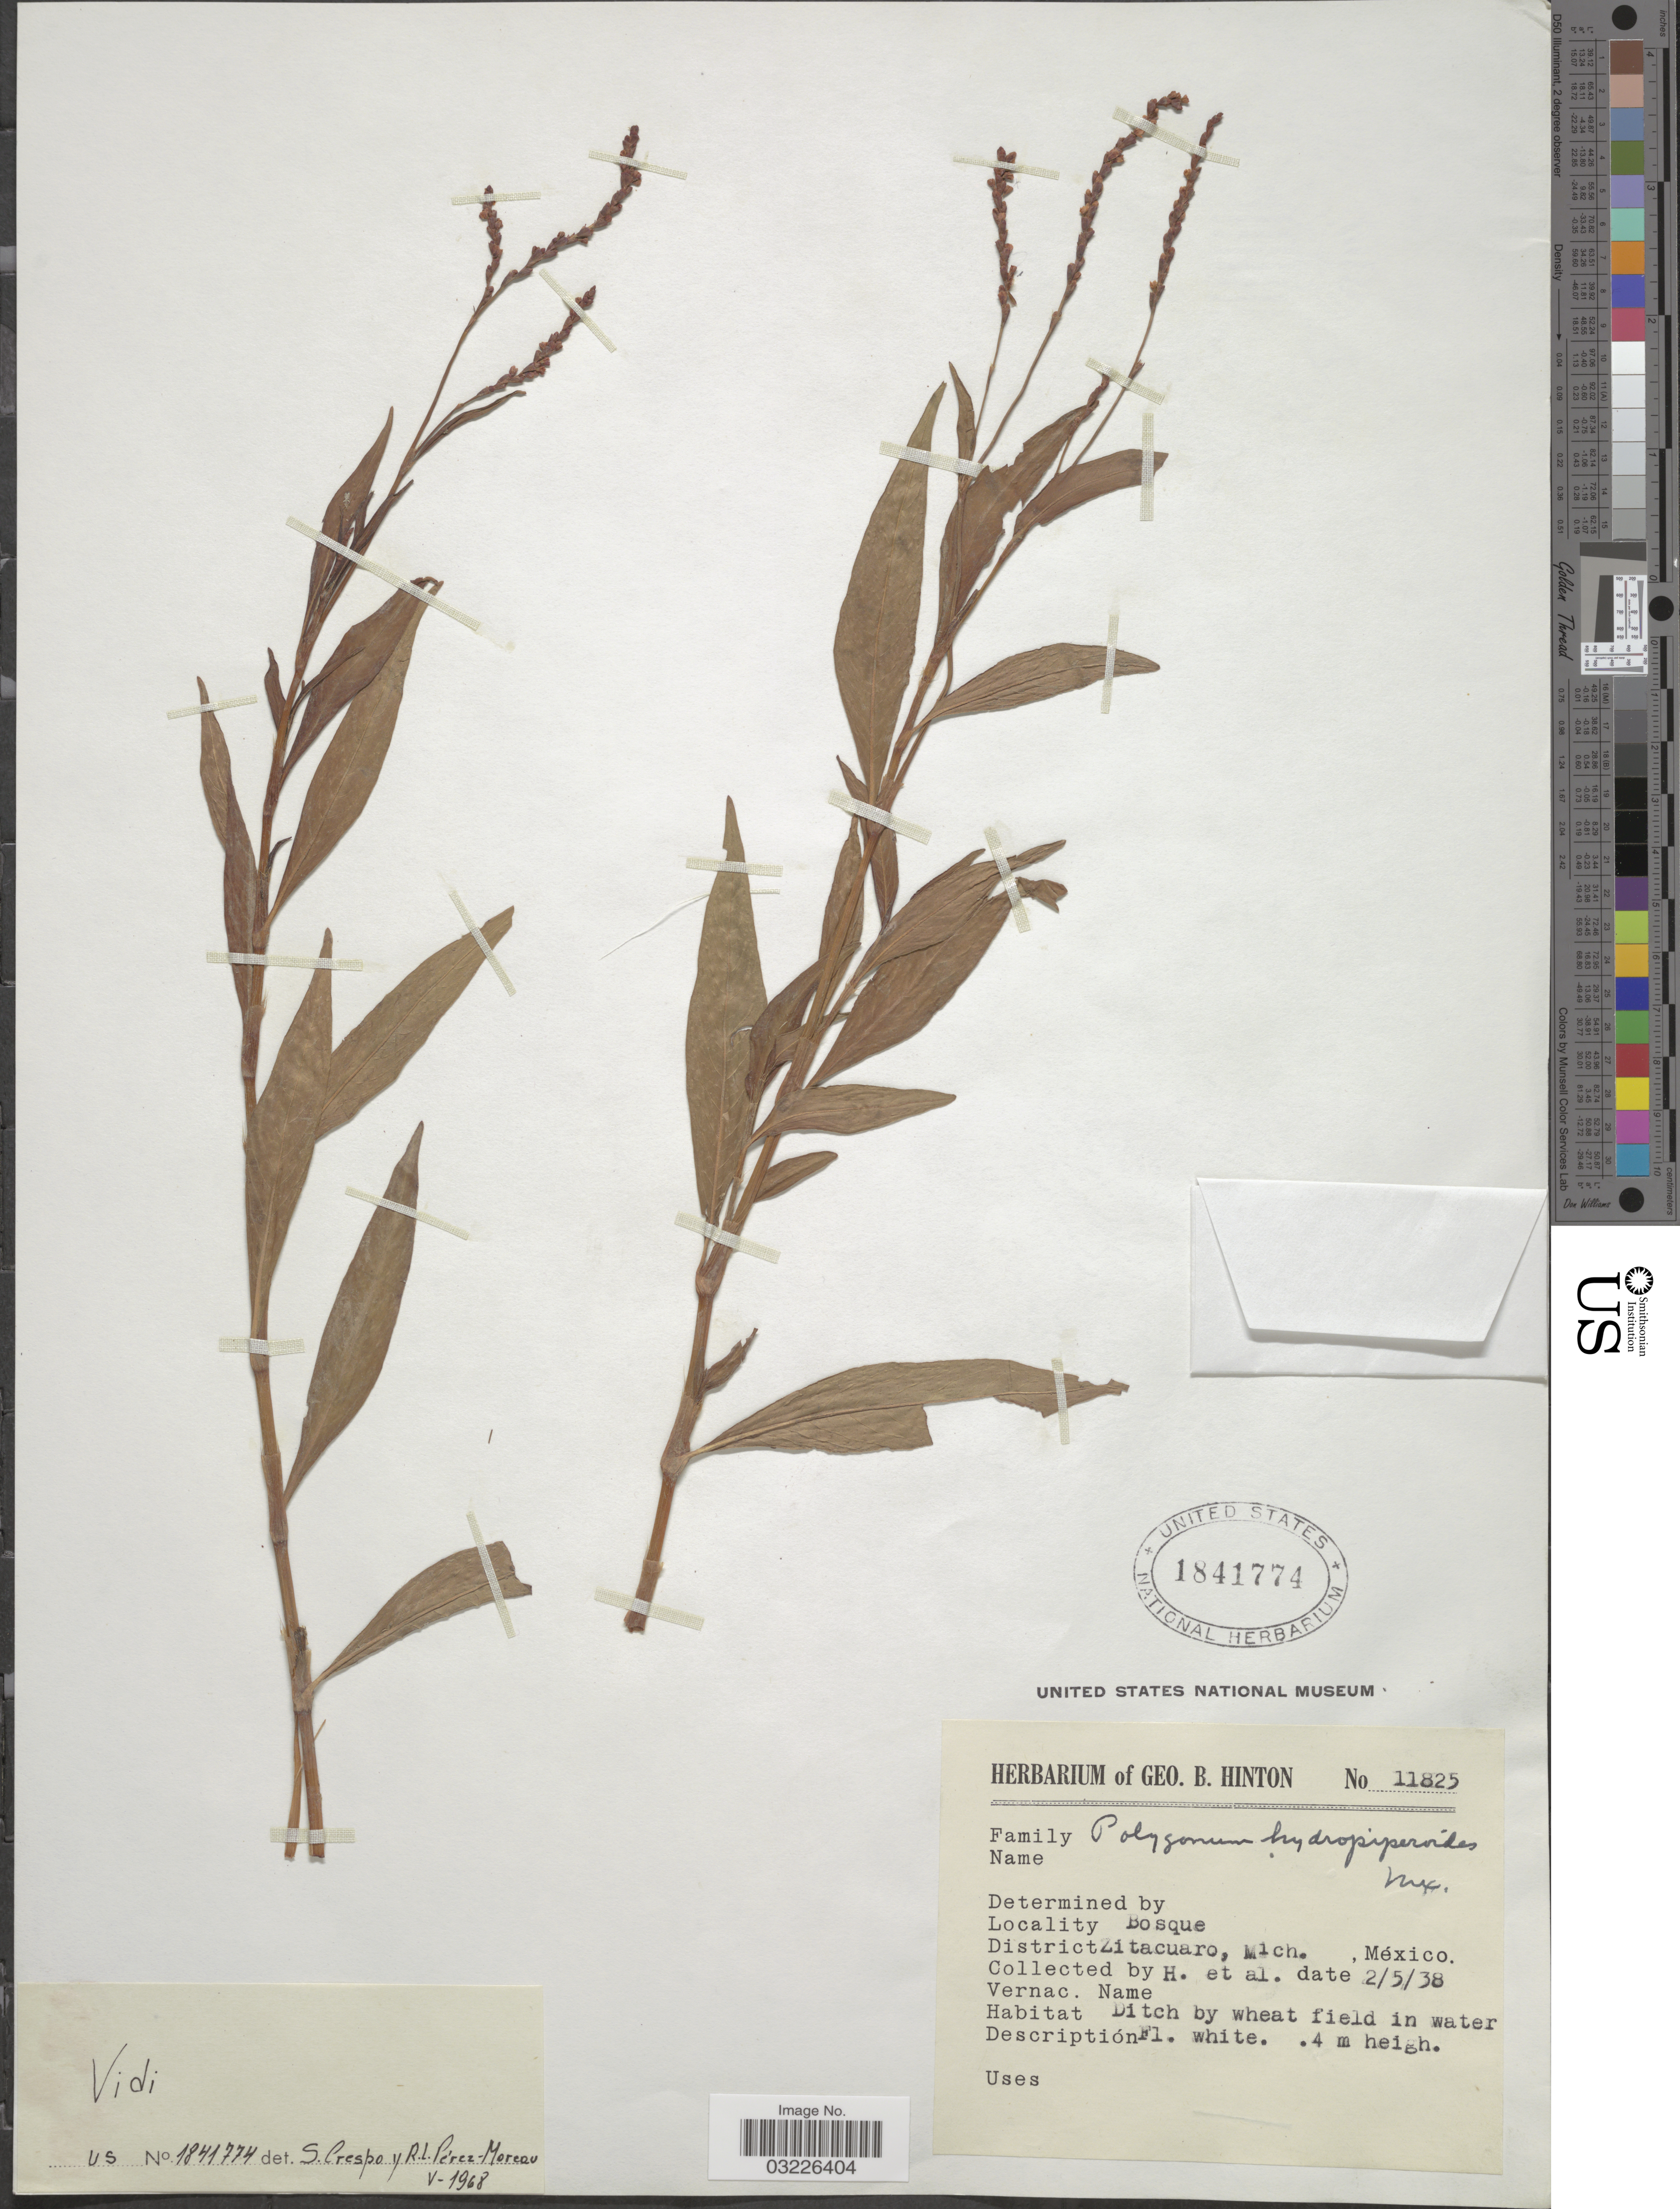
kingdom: Plantae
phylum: Tracheophyta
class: Magnoliopsida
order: Caryophyllales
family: Polygonaceae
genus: Polygonum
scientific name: Polygonum hydropiperoides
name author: Michx.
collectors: G. B. Hinton & et al.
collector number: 11825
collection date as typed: Transcribed d/m/y: 2/5/38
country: Mexico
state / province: Michoacán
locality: Bosque, District Zitacuaro.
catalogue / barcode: US 1841774